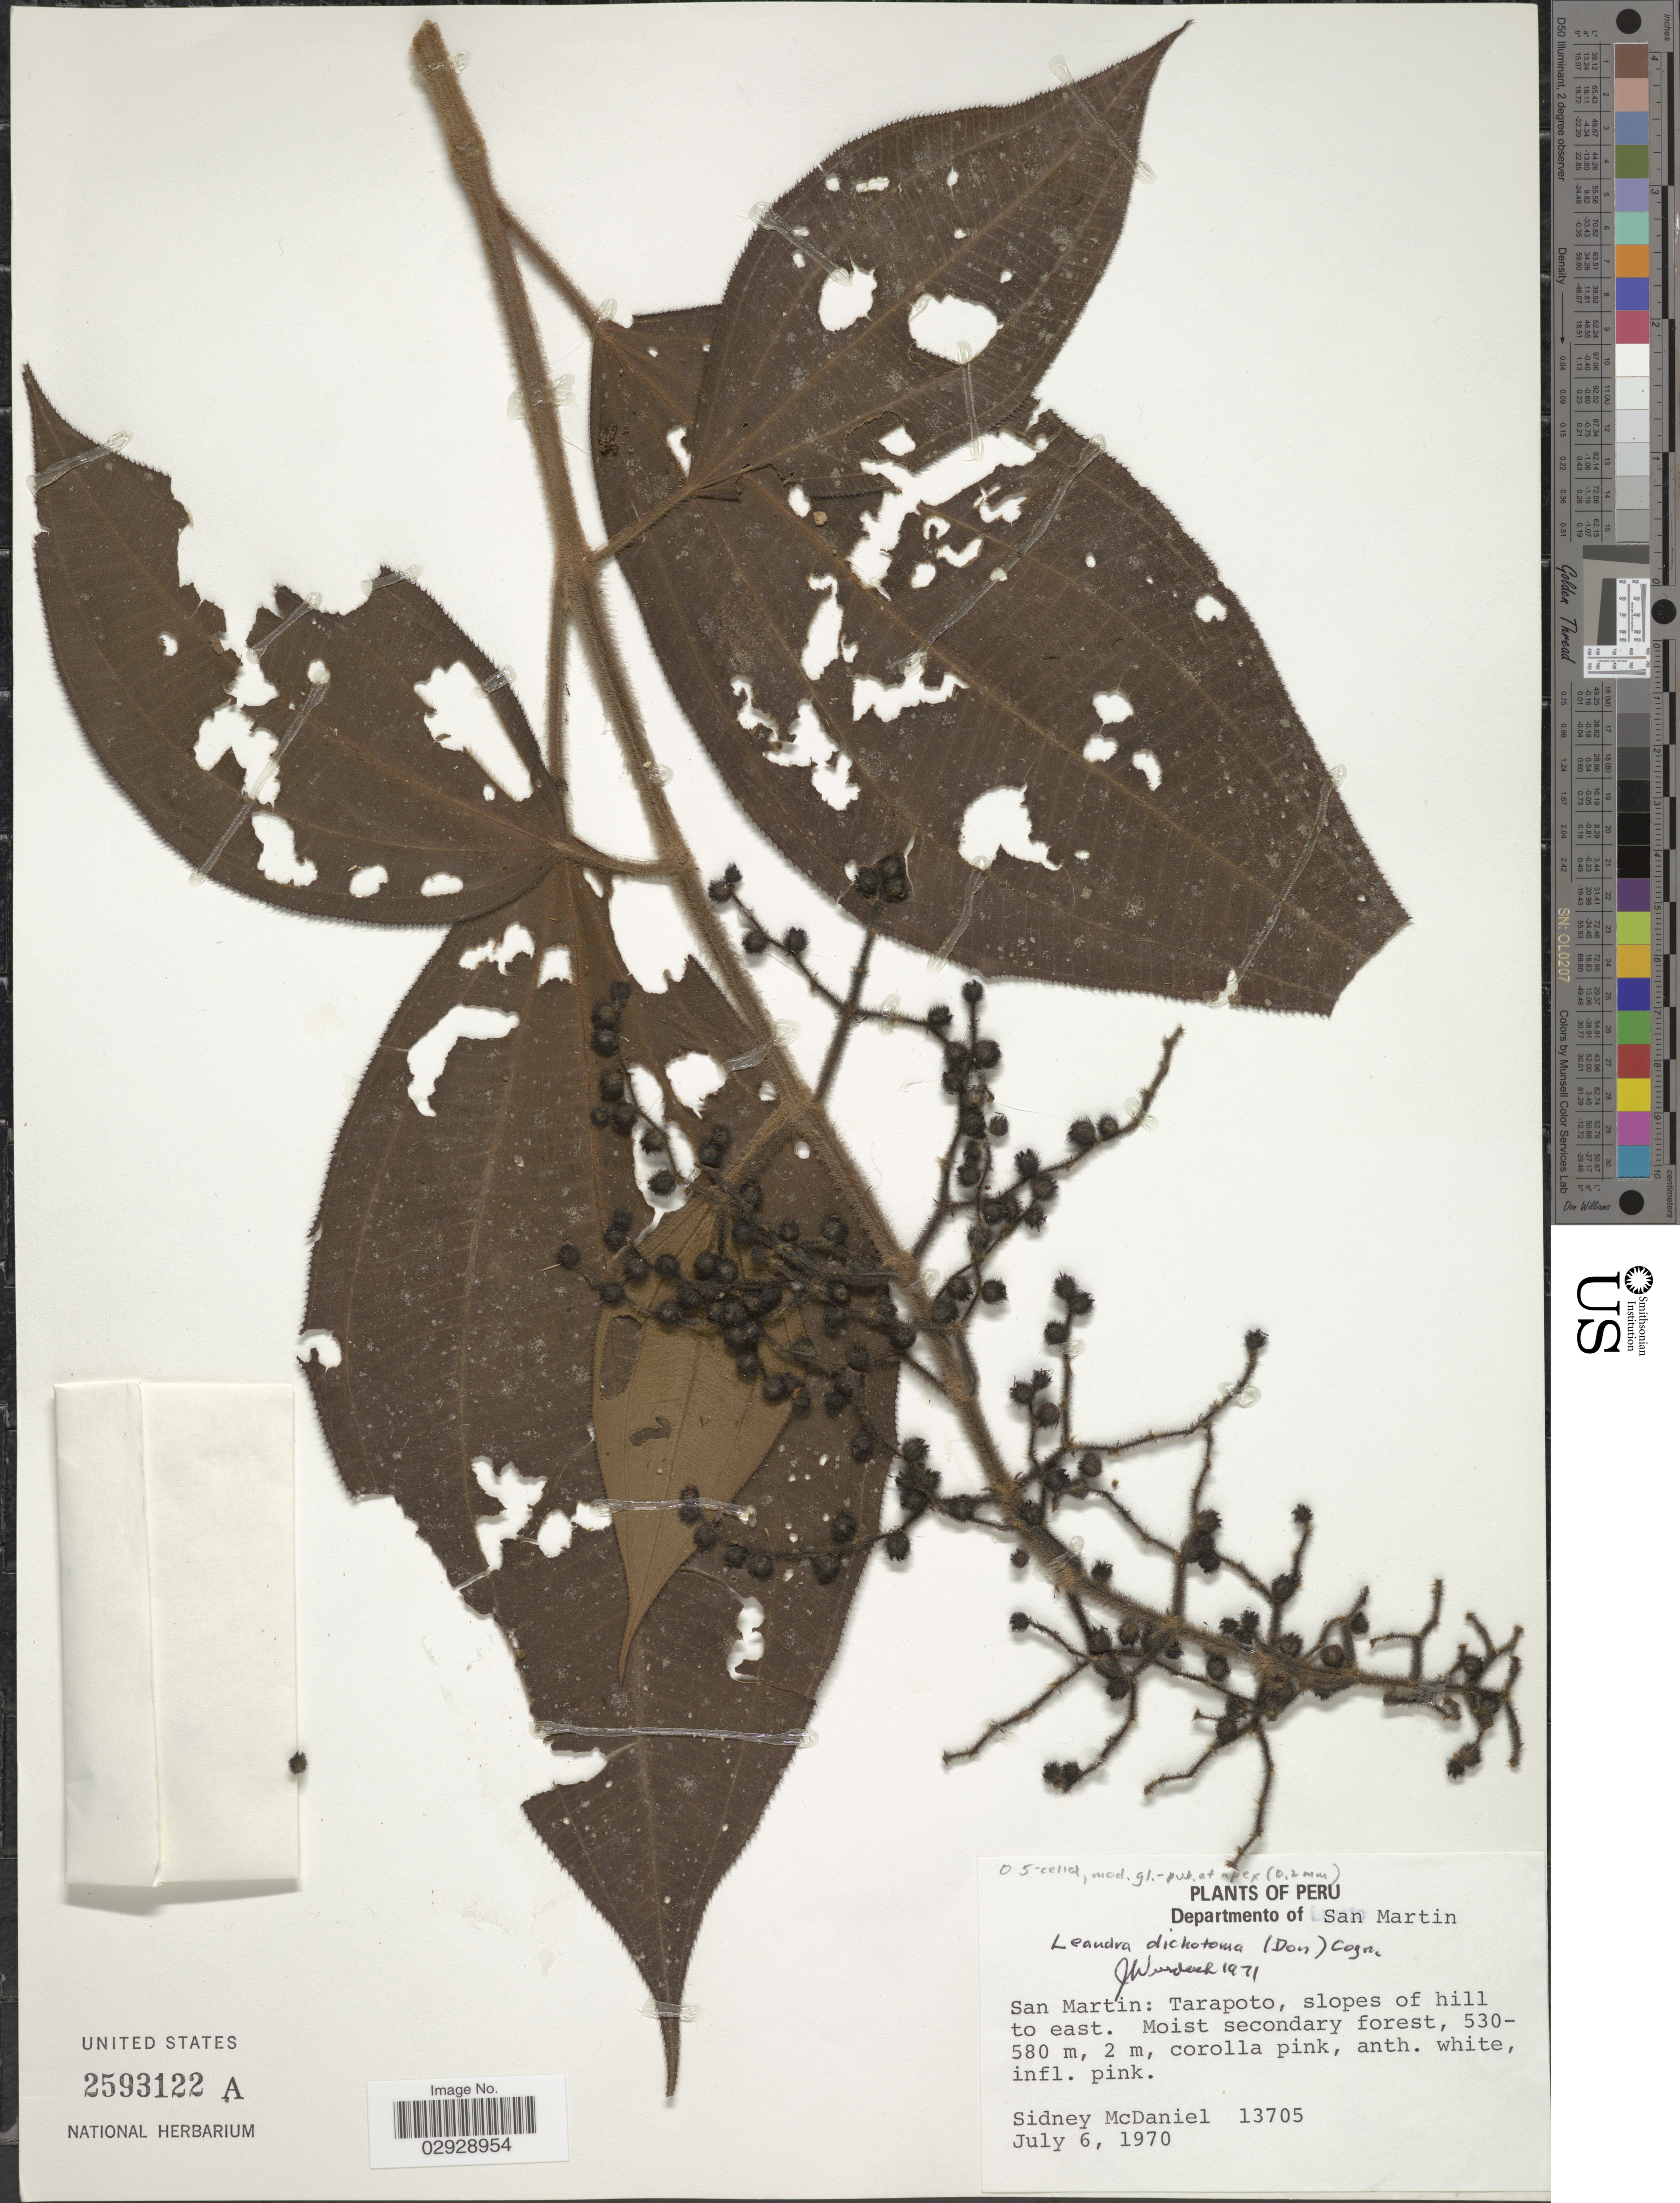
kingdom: Plantae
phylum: Tracheophyta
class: Magnoliopsida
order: Myrtales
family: Melastomataceae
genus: Leandra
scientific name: Leandra dichotoma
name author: (D. Don) Cogn.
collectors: S. McDaniel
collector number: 13705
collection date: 1970-07-06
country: Peru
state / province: San Martín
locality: Departamento of San Martin. Tarapoto, slopes of hill to east.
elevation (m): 530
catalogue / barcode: US 2593122A